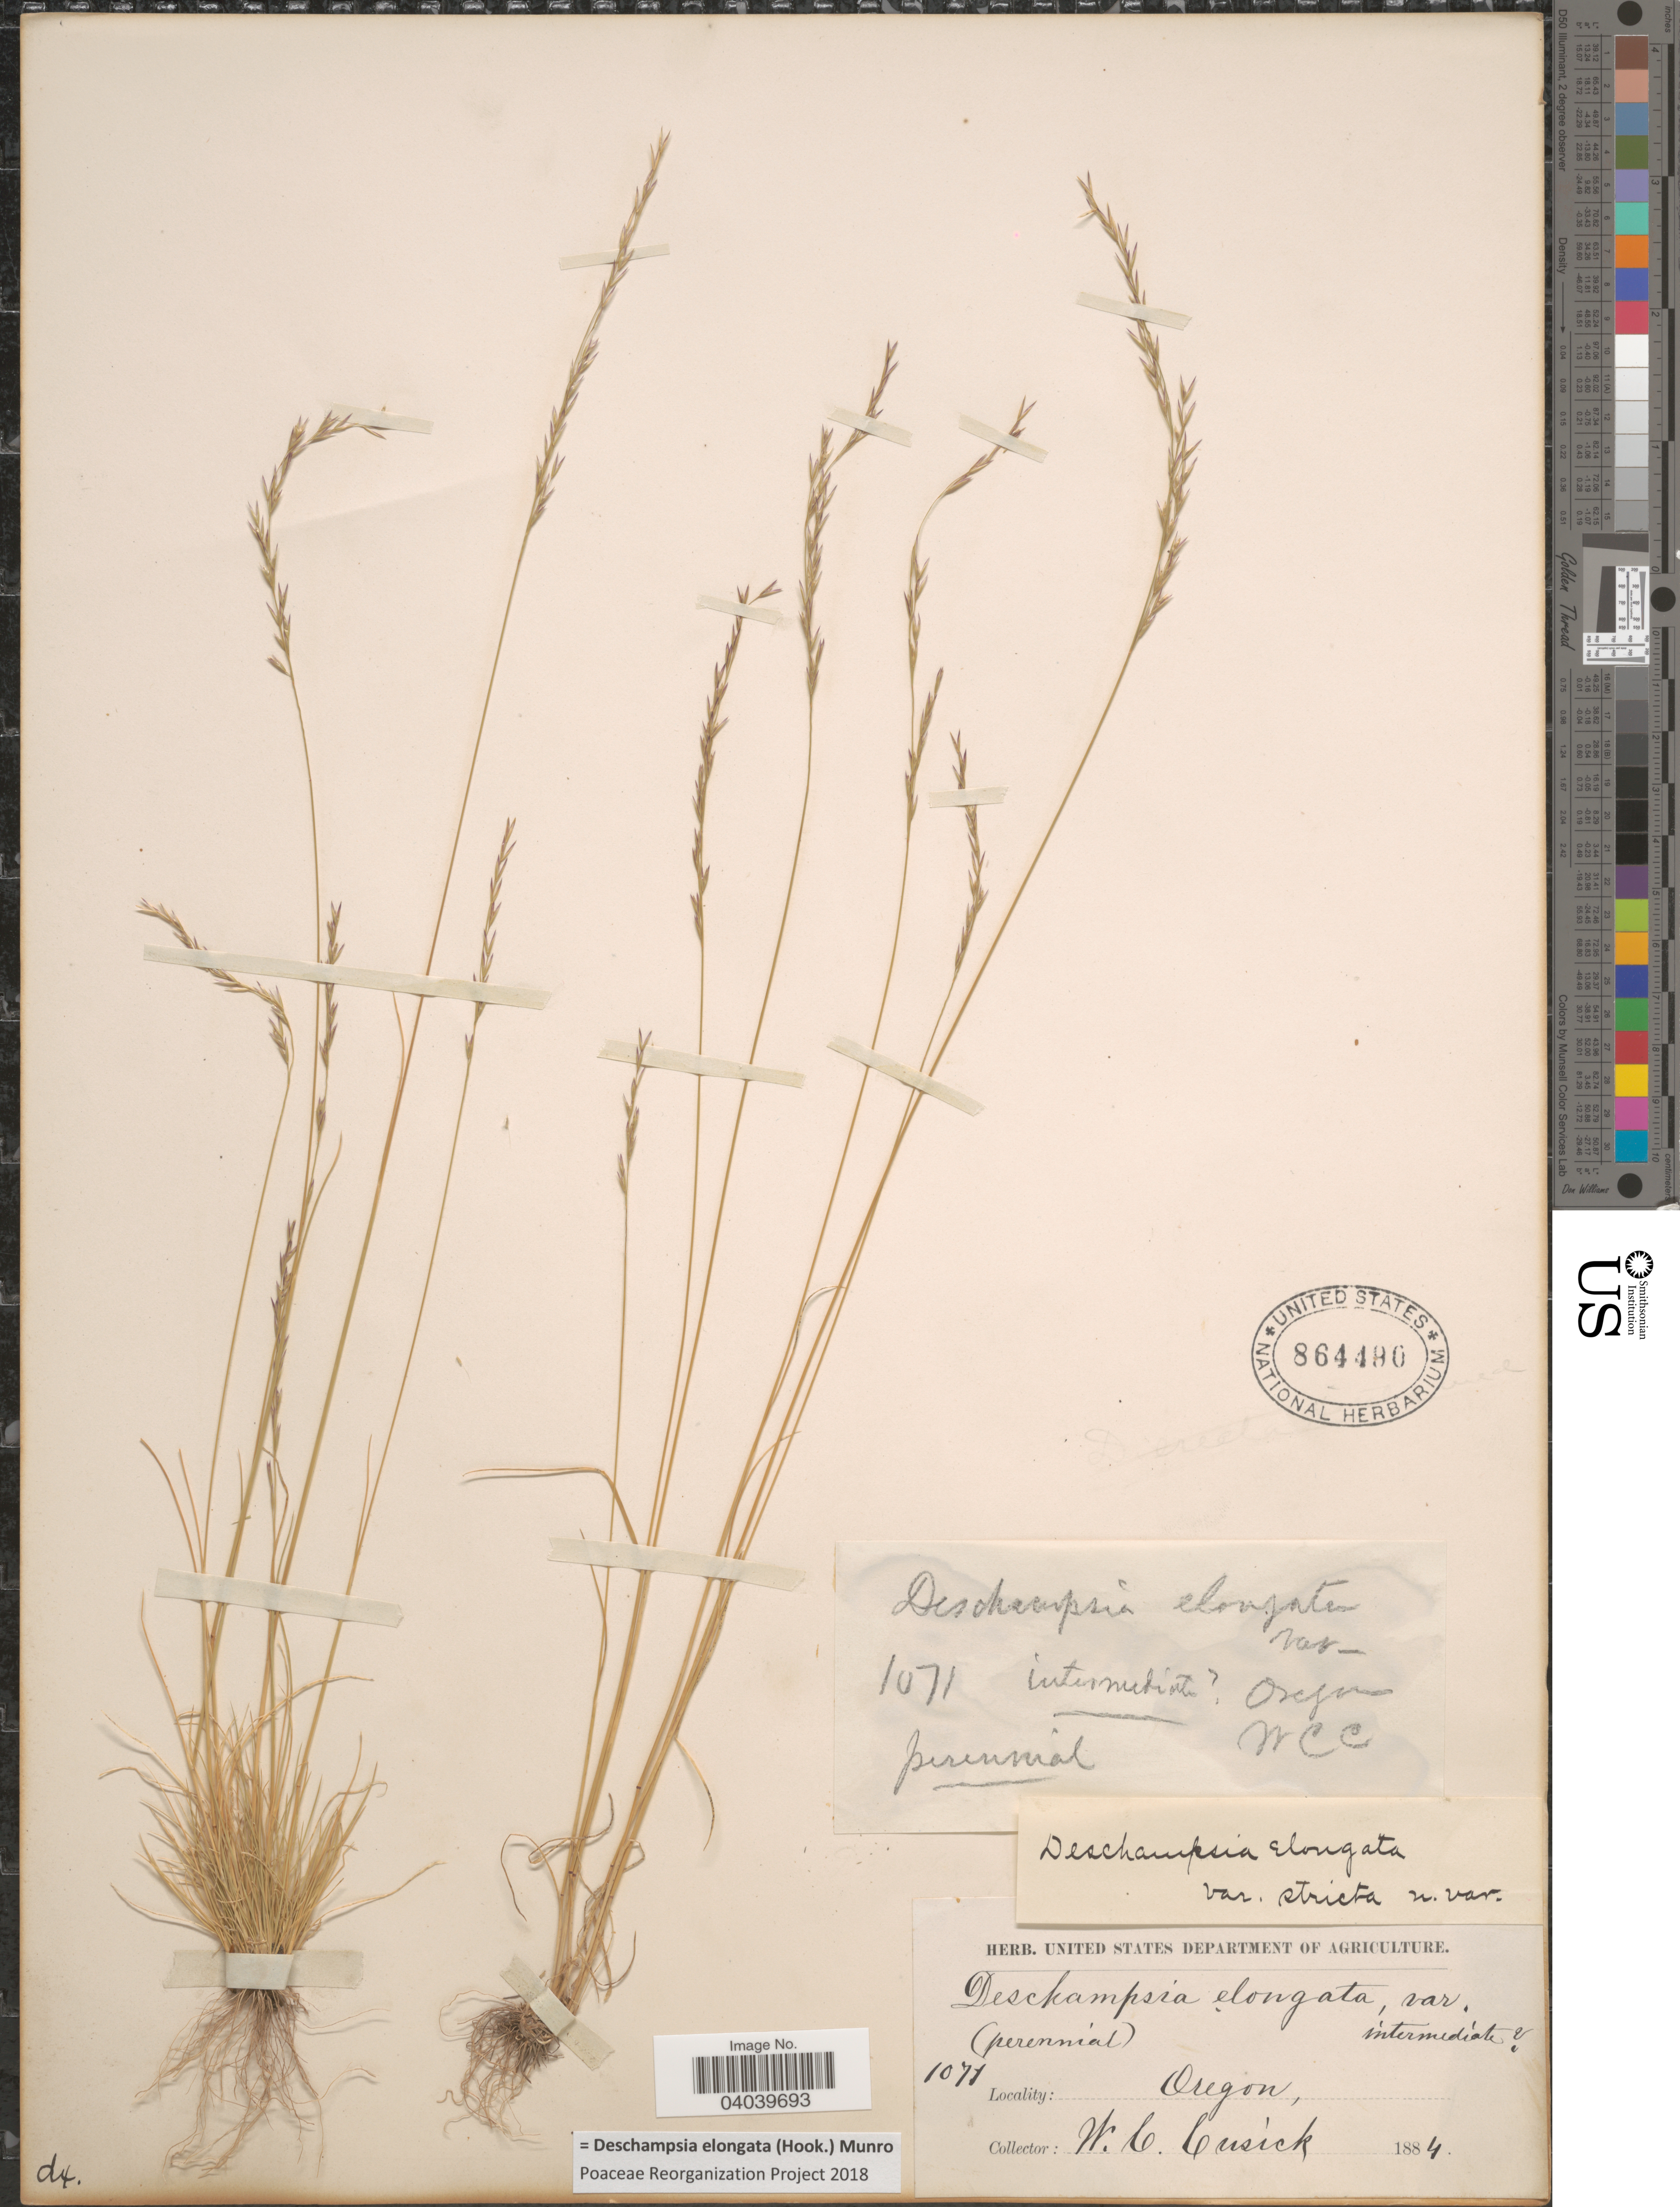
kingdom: Plantae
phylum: Tracheophyta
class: Liliopsida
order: Poales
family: Poaceae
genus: Deschampsia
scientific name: Deschampsia elongata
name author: (Hook.) Munro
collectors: W. C. Cusick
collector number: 1071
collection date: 1884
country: United States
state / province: Oregon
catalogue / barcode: US 864490